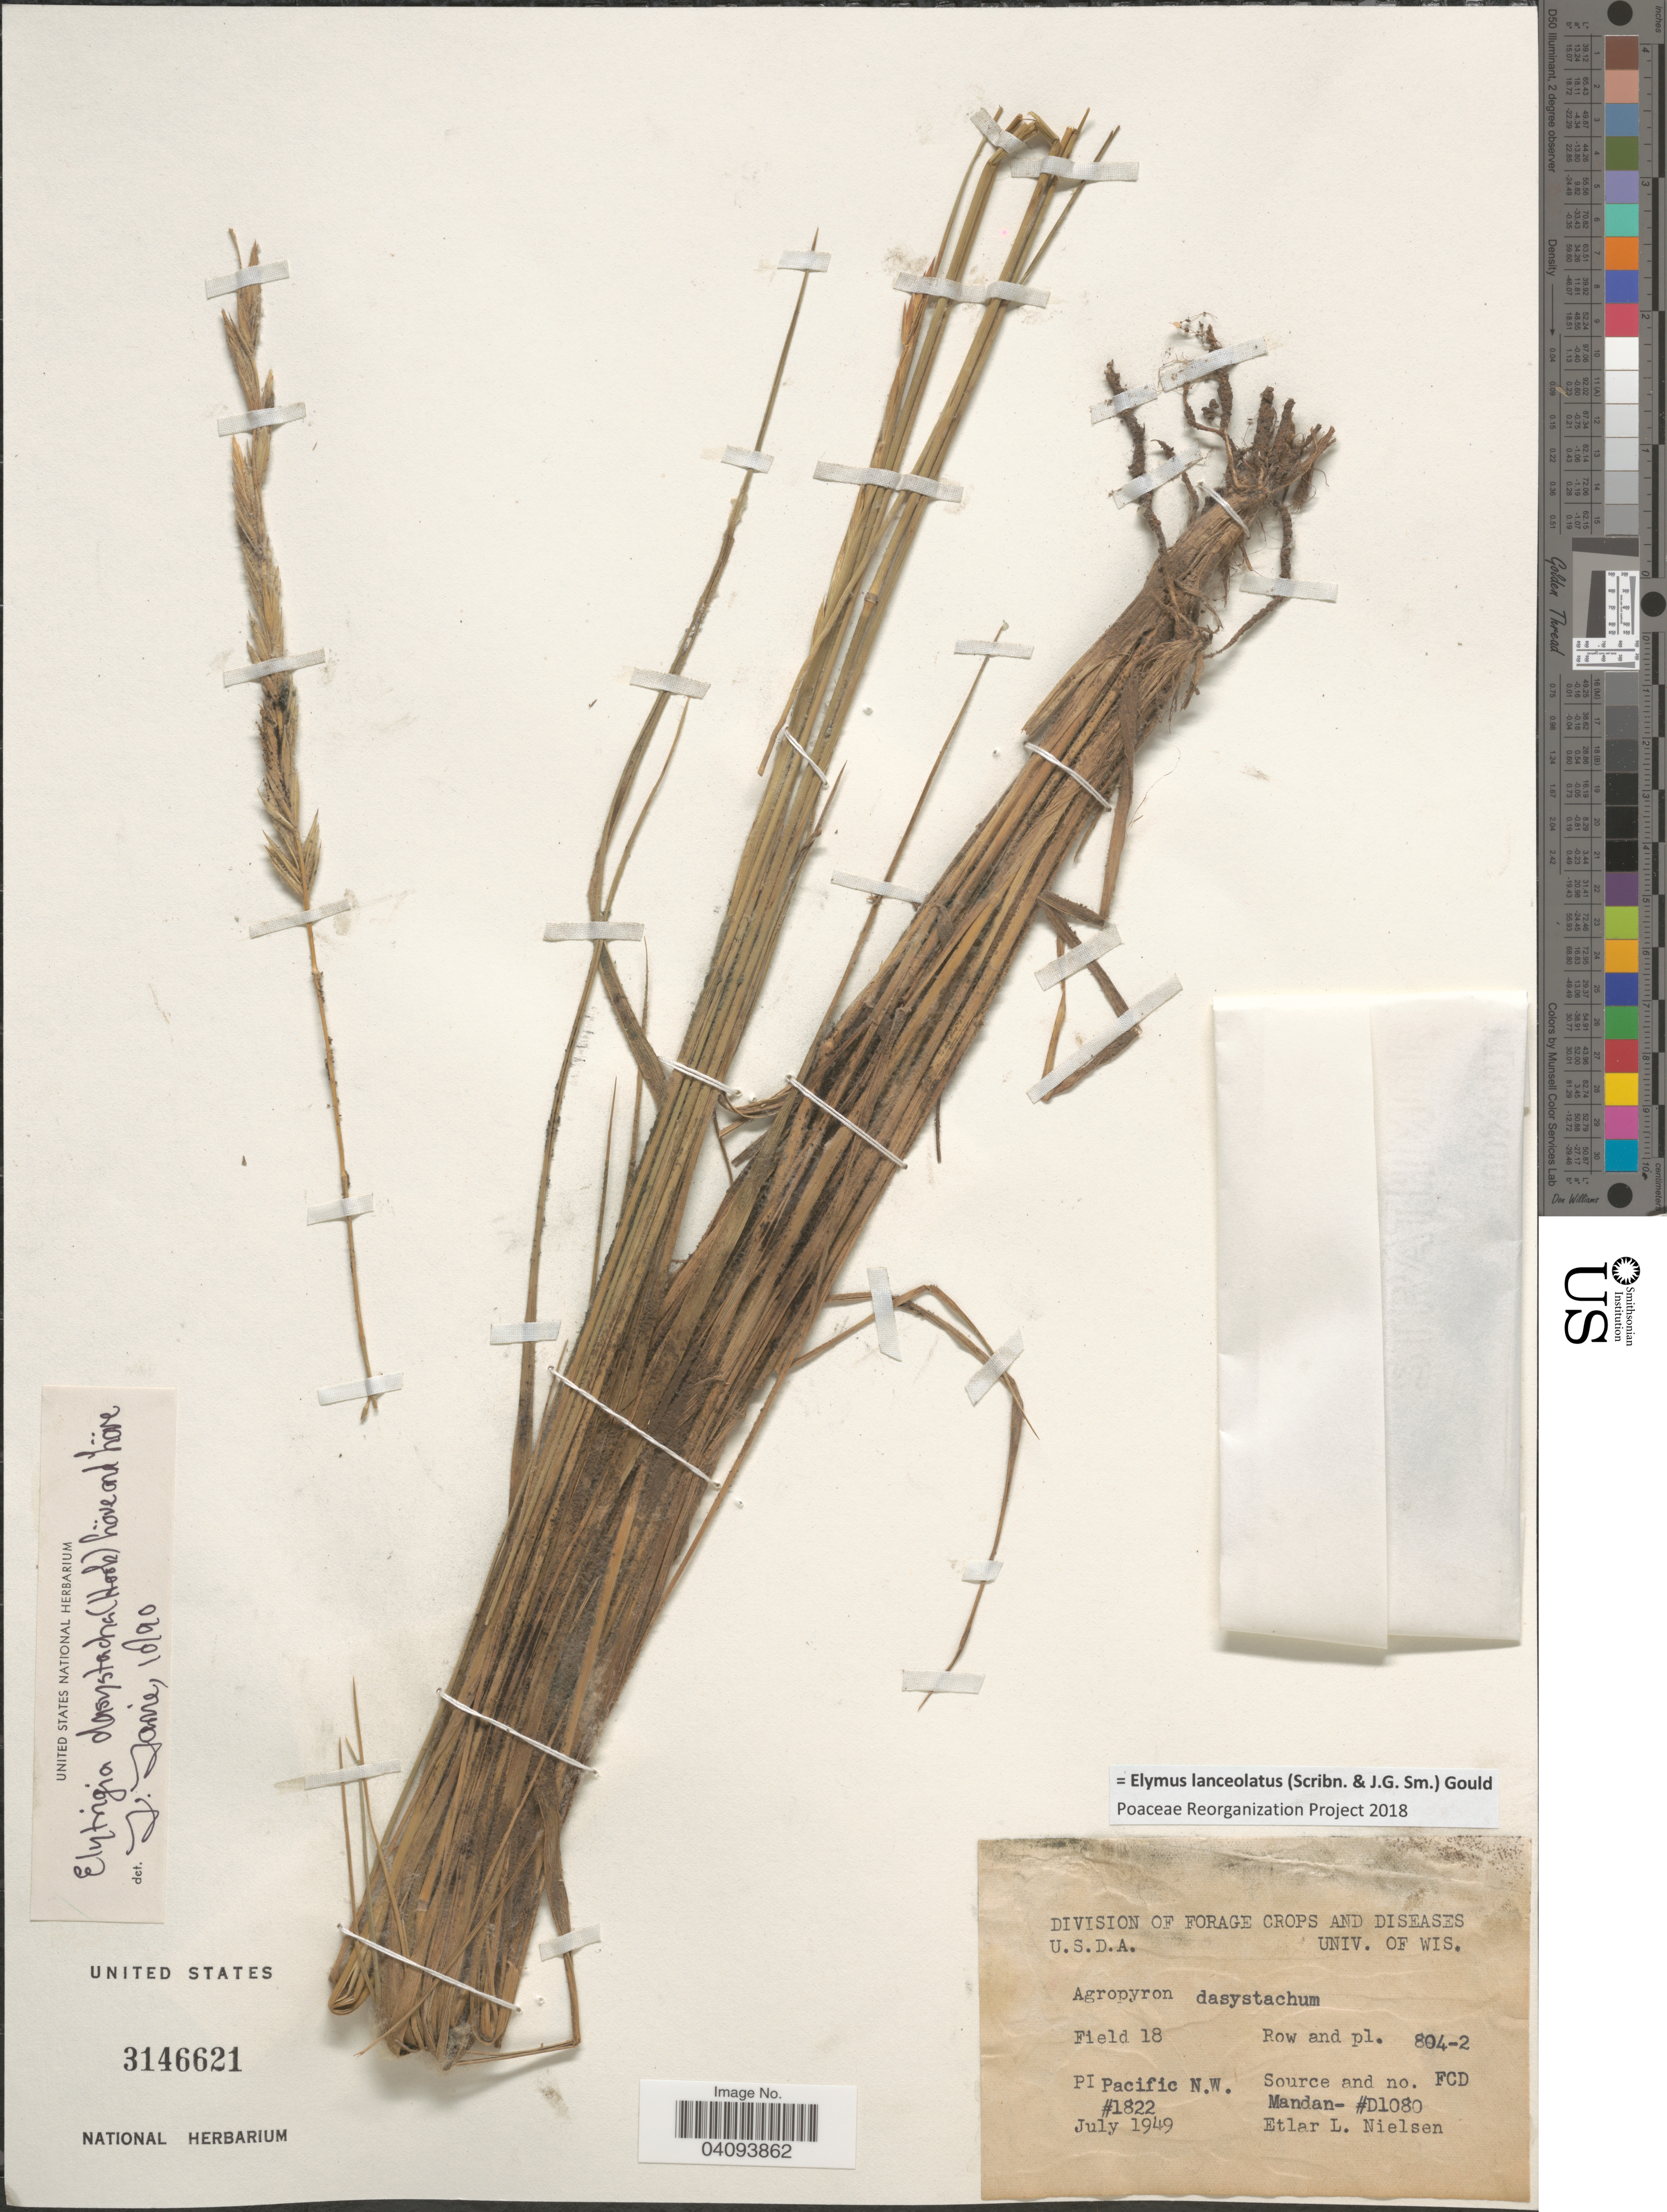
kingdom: Plantae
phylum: Tracheophyta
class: Liliopsida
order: Poales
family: Poaceae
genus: Elymus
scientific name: Elymus lanceolatus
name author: (Scribn. & J.G. Sm.) Gould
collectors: E. L. Nielsen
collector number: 1822?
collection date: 1949-07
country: United States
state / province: Wisconsin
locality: Field 18 Row and pl. 804-2. PI Pacific N.W.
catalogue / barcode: US 3146621